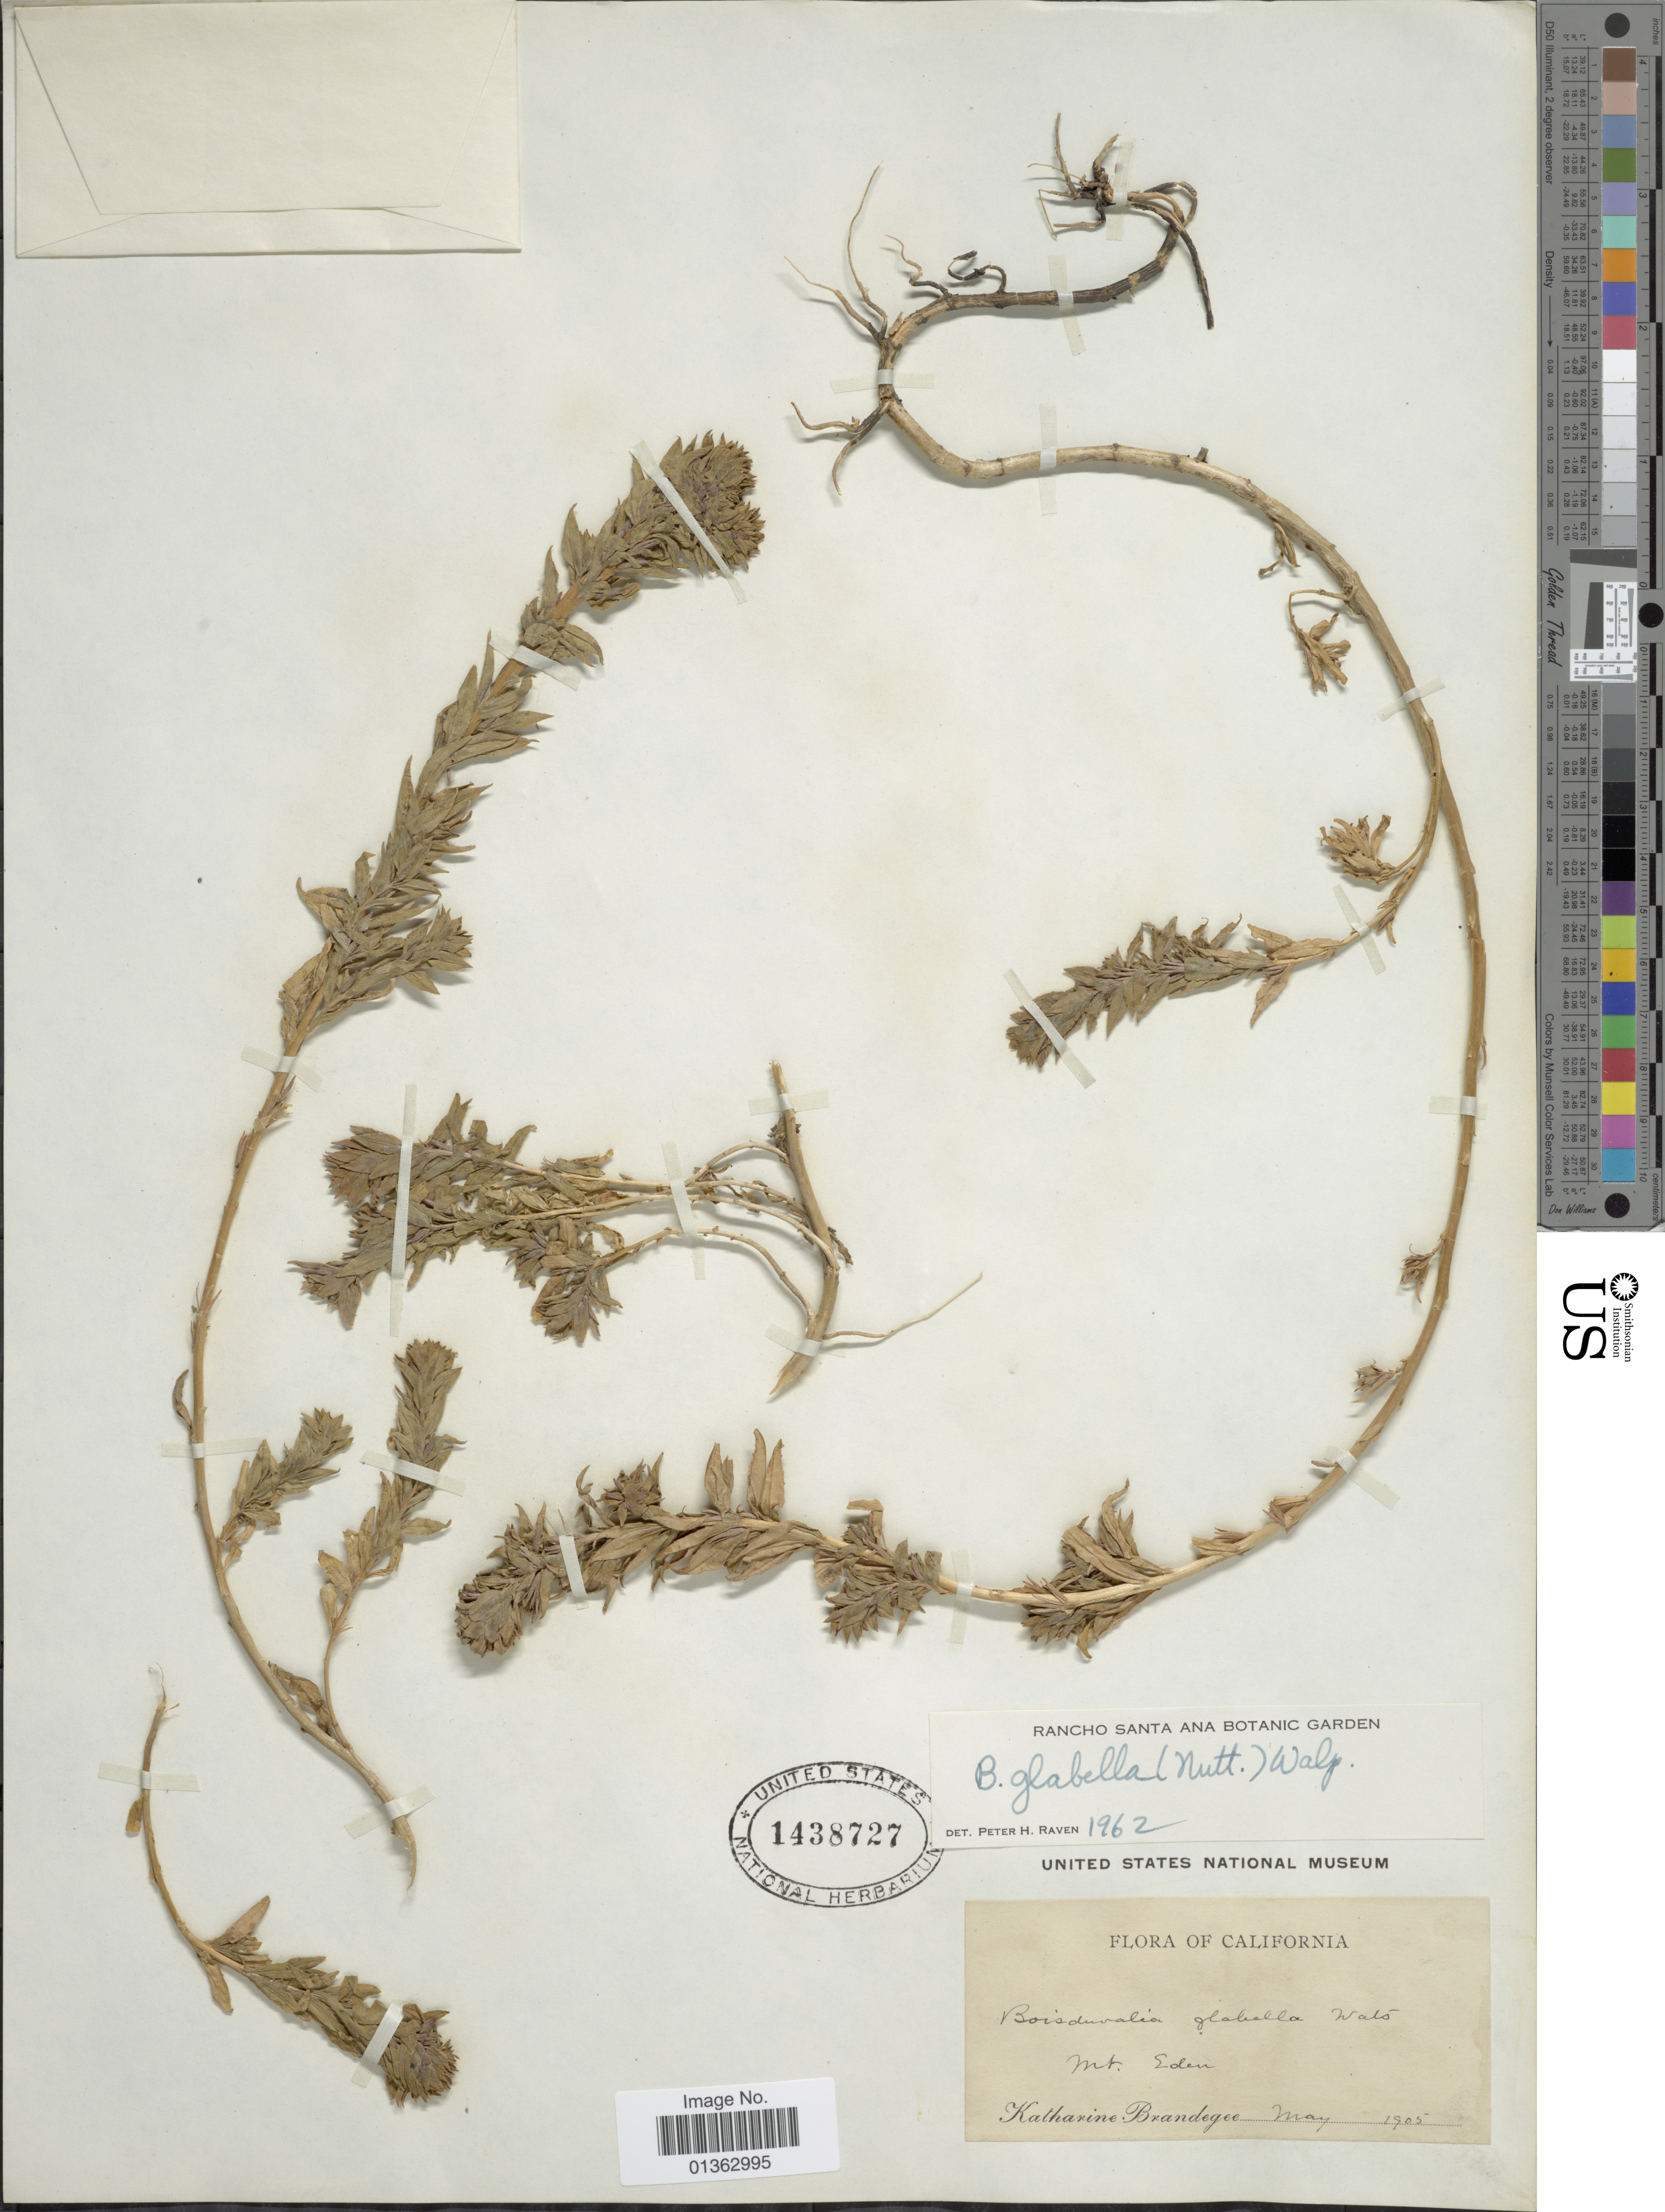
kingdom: Plantae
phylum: Tracheophyta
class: Magnoliopsida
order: Myrtales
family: Onagraceae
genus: Epilobium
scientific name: Epilobium campestre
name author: (Jeps.) Hoch & W.L. Wagner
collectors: M. K. Brandegee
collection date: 1905-05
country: United States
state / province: California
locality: Mt. Eden.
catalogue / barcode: US 1438727